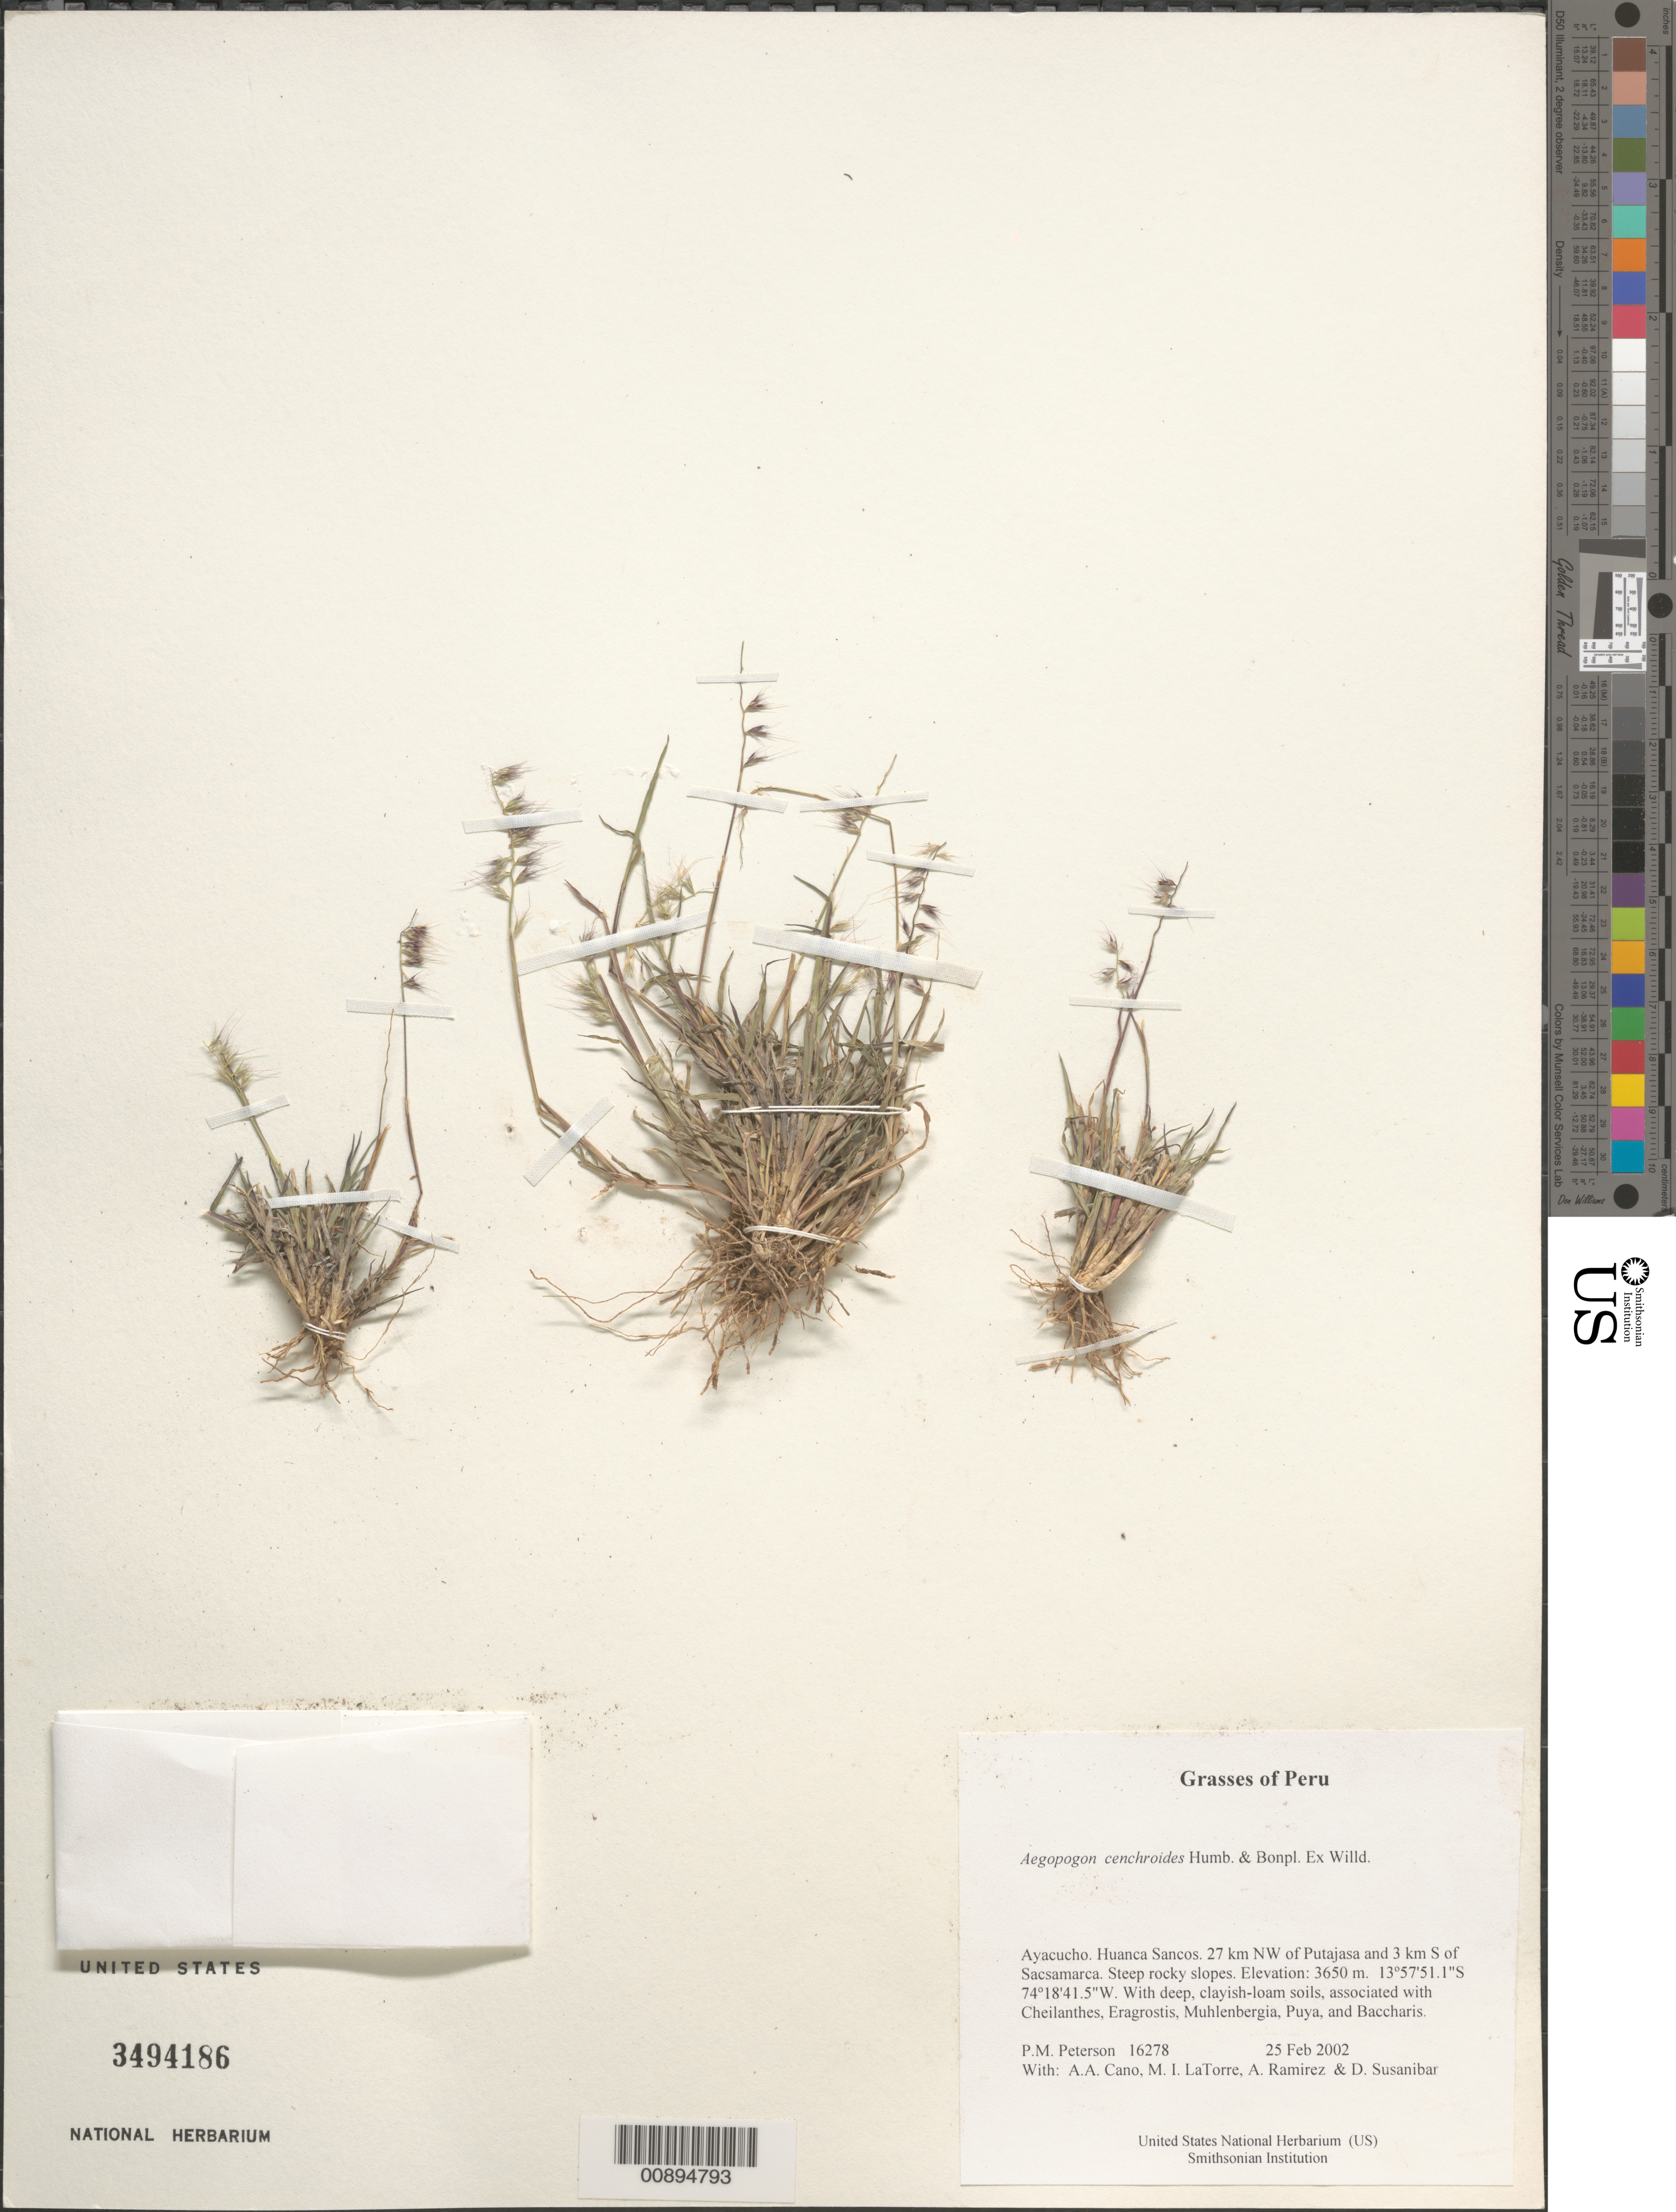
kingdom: Plantae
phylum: Tracheophyta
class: Liliopsida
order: Poales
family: Poaceae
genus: Muhlenbergia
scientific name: Muhlenbergia cenchroides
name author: (Humb. & Bonpl. ex Willd.) P.M. Peterson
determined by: Peterson, Paul M., (BOT), Smithsonian Institution - National Museum of Natural History (UNITED STATES)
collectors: P. M. Peterson, A. Cano, M. I. La Torre, A. Ramírez & D. Susanibar Cruz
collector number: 16278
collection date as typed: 25 Feb 2002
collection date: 2002-02-25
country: Peru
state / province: Ayacucho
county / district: Huanca Sancos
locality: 27 km NW of Putajasa and 3 km S of Sacsamarca. Steep rocky slopes.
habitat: With deep, clayish-loam soils, associated with ~Cheilanthes, Eragrostis, Muhlenbergia, Puya, and Baccharis~.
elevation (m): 3650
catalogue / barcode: US 3494186